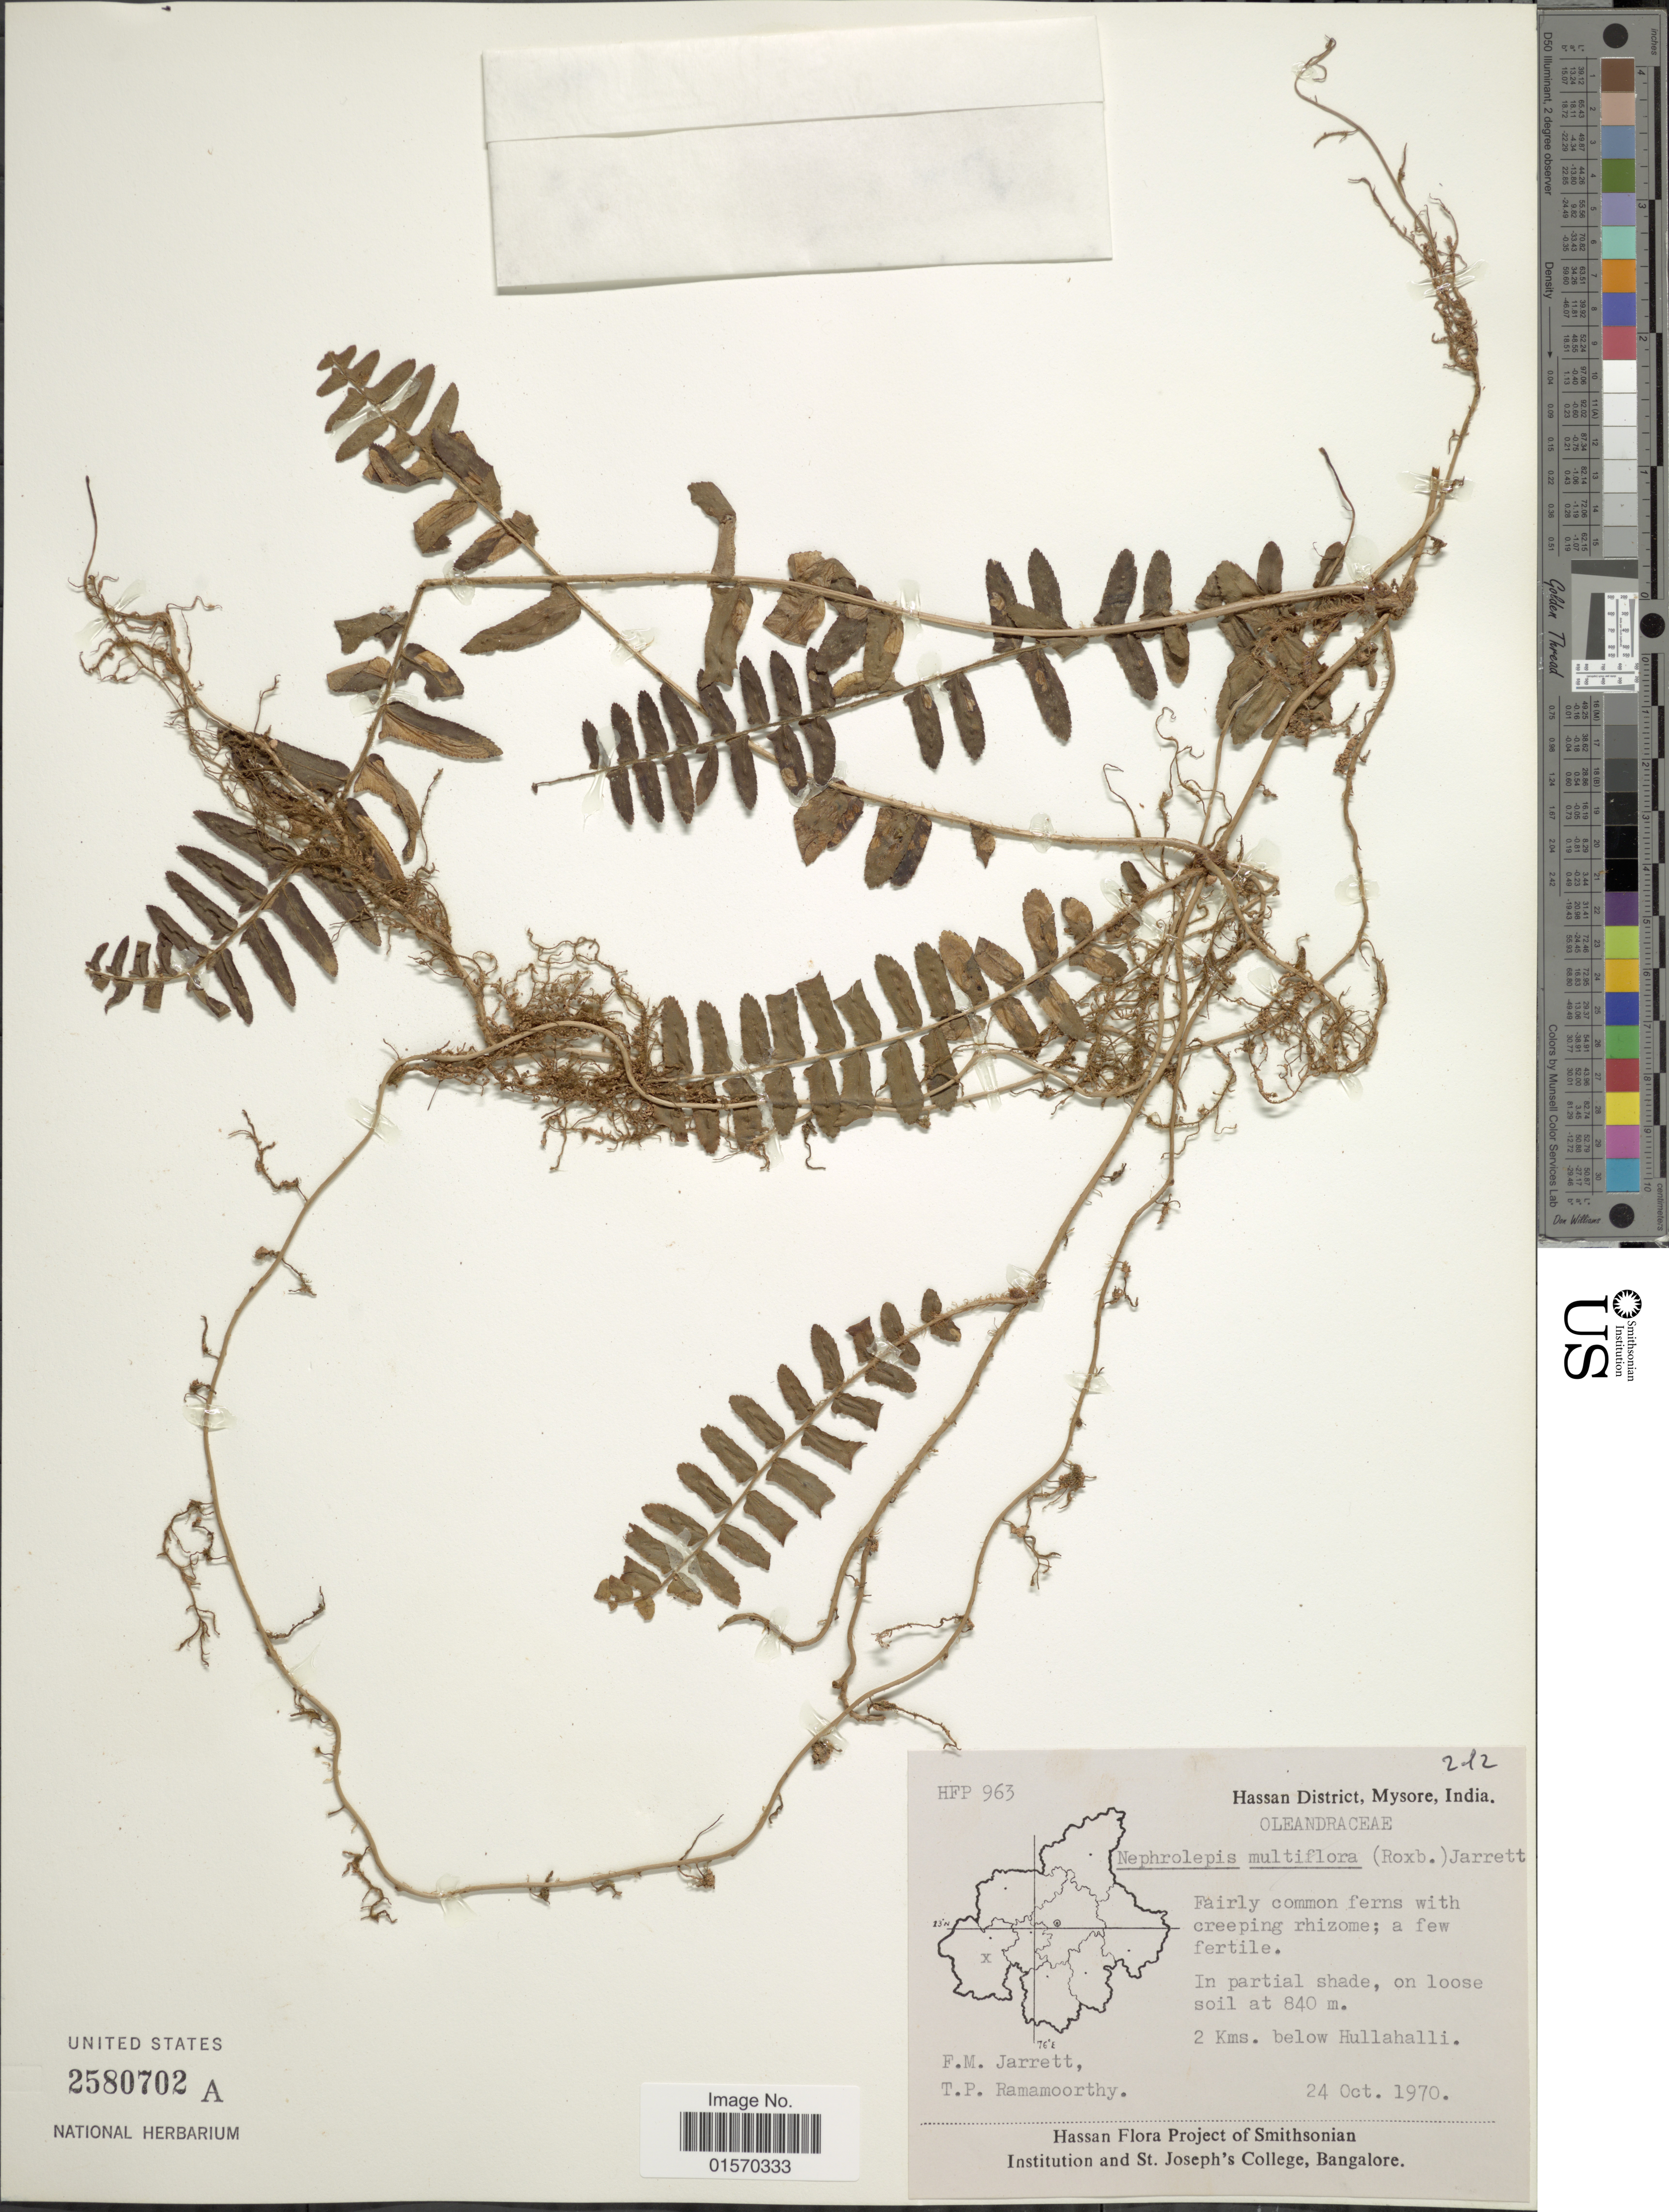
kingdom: Plantae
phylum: Tracheophyta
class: Polypodiopsida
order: Polypodiales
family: Nephrolepidaceae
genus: Nephrolepis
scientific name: Nephrolepis multiflora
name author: (Roxb.) F.M. Jarrett ex C.V. Morton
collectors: F. M. Jarrett & T. P. Ramamoorthy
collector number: HFP 963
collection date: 1970-10-24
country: India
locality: Hassan District, Mysore. 2 Kms. below Hullahalli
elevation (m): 840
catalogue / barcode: US 2580702A